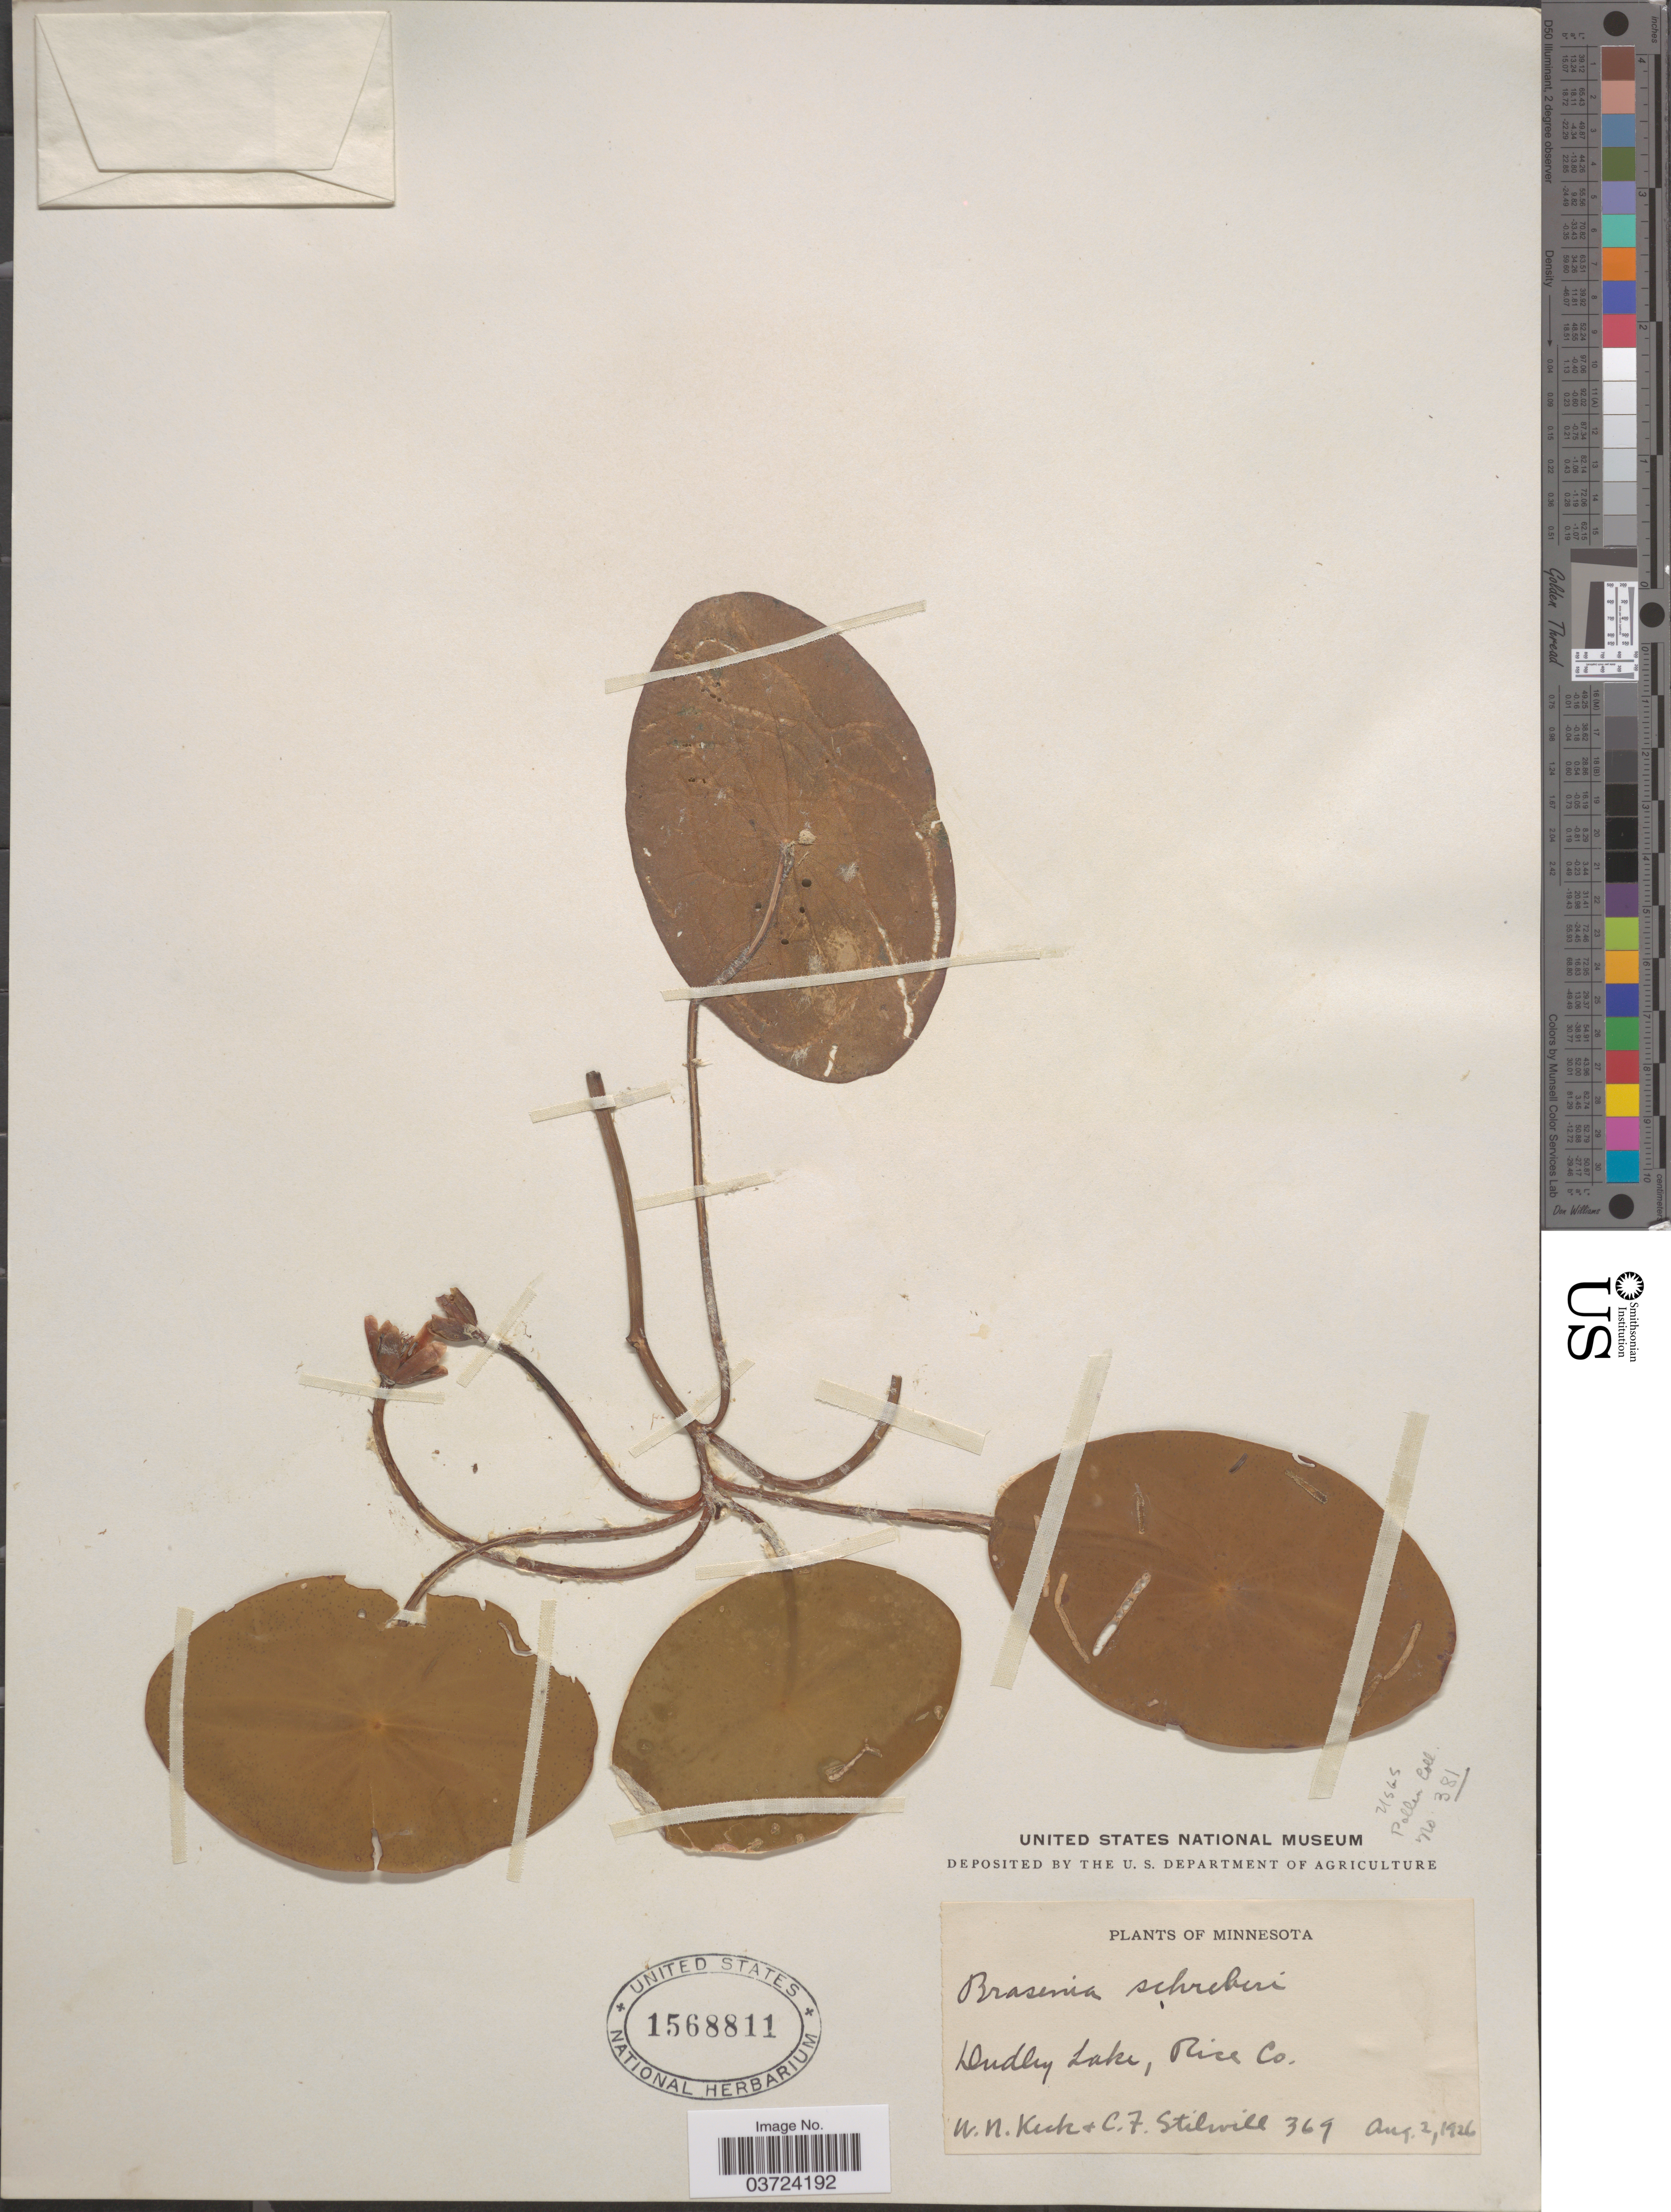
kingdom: Plantae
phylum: Tracheophyta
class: Magnoliopsida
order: Nymphaeales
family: Cabombaceae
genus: Brasenia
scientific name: Brasenia schreberi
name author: J.F. Gmel.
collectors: W. Keck & C. Stilwill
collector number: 369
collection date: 1926-08-02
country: United States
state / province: Minnesota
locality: Dudley Lake, Rice Co.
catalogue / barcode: US 1568811